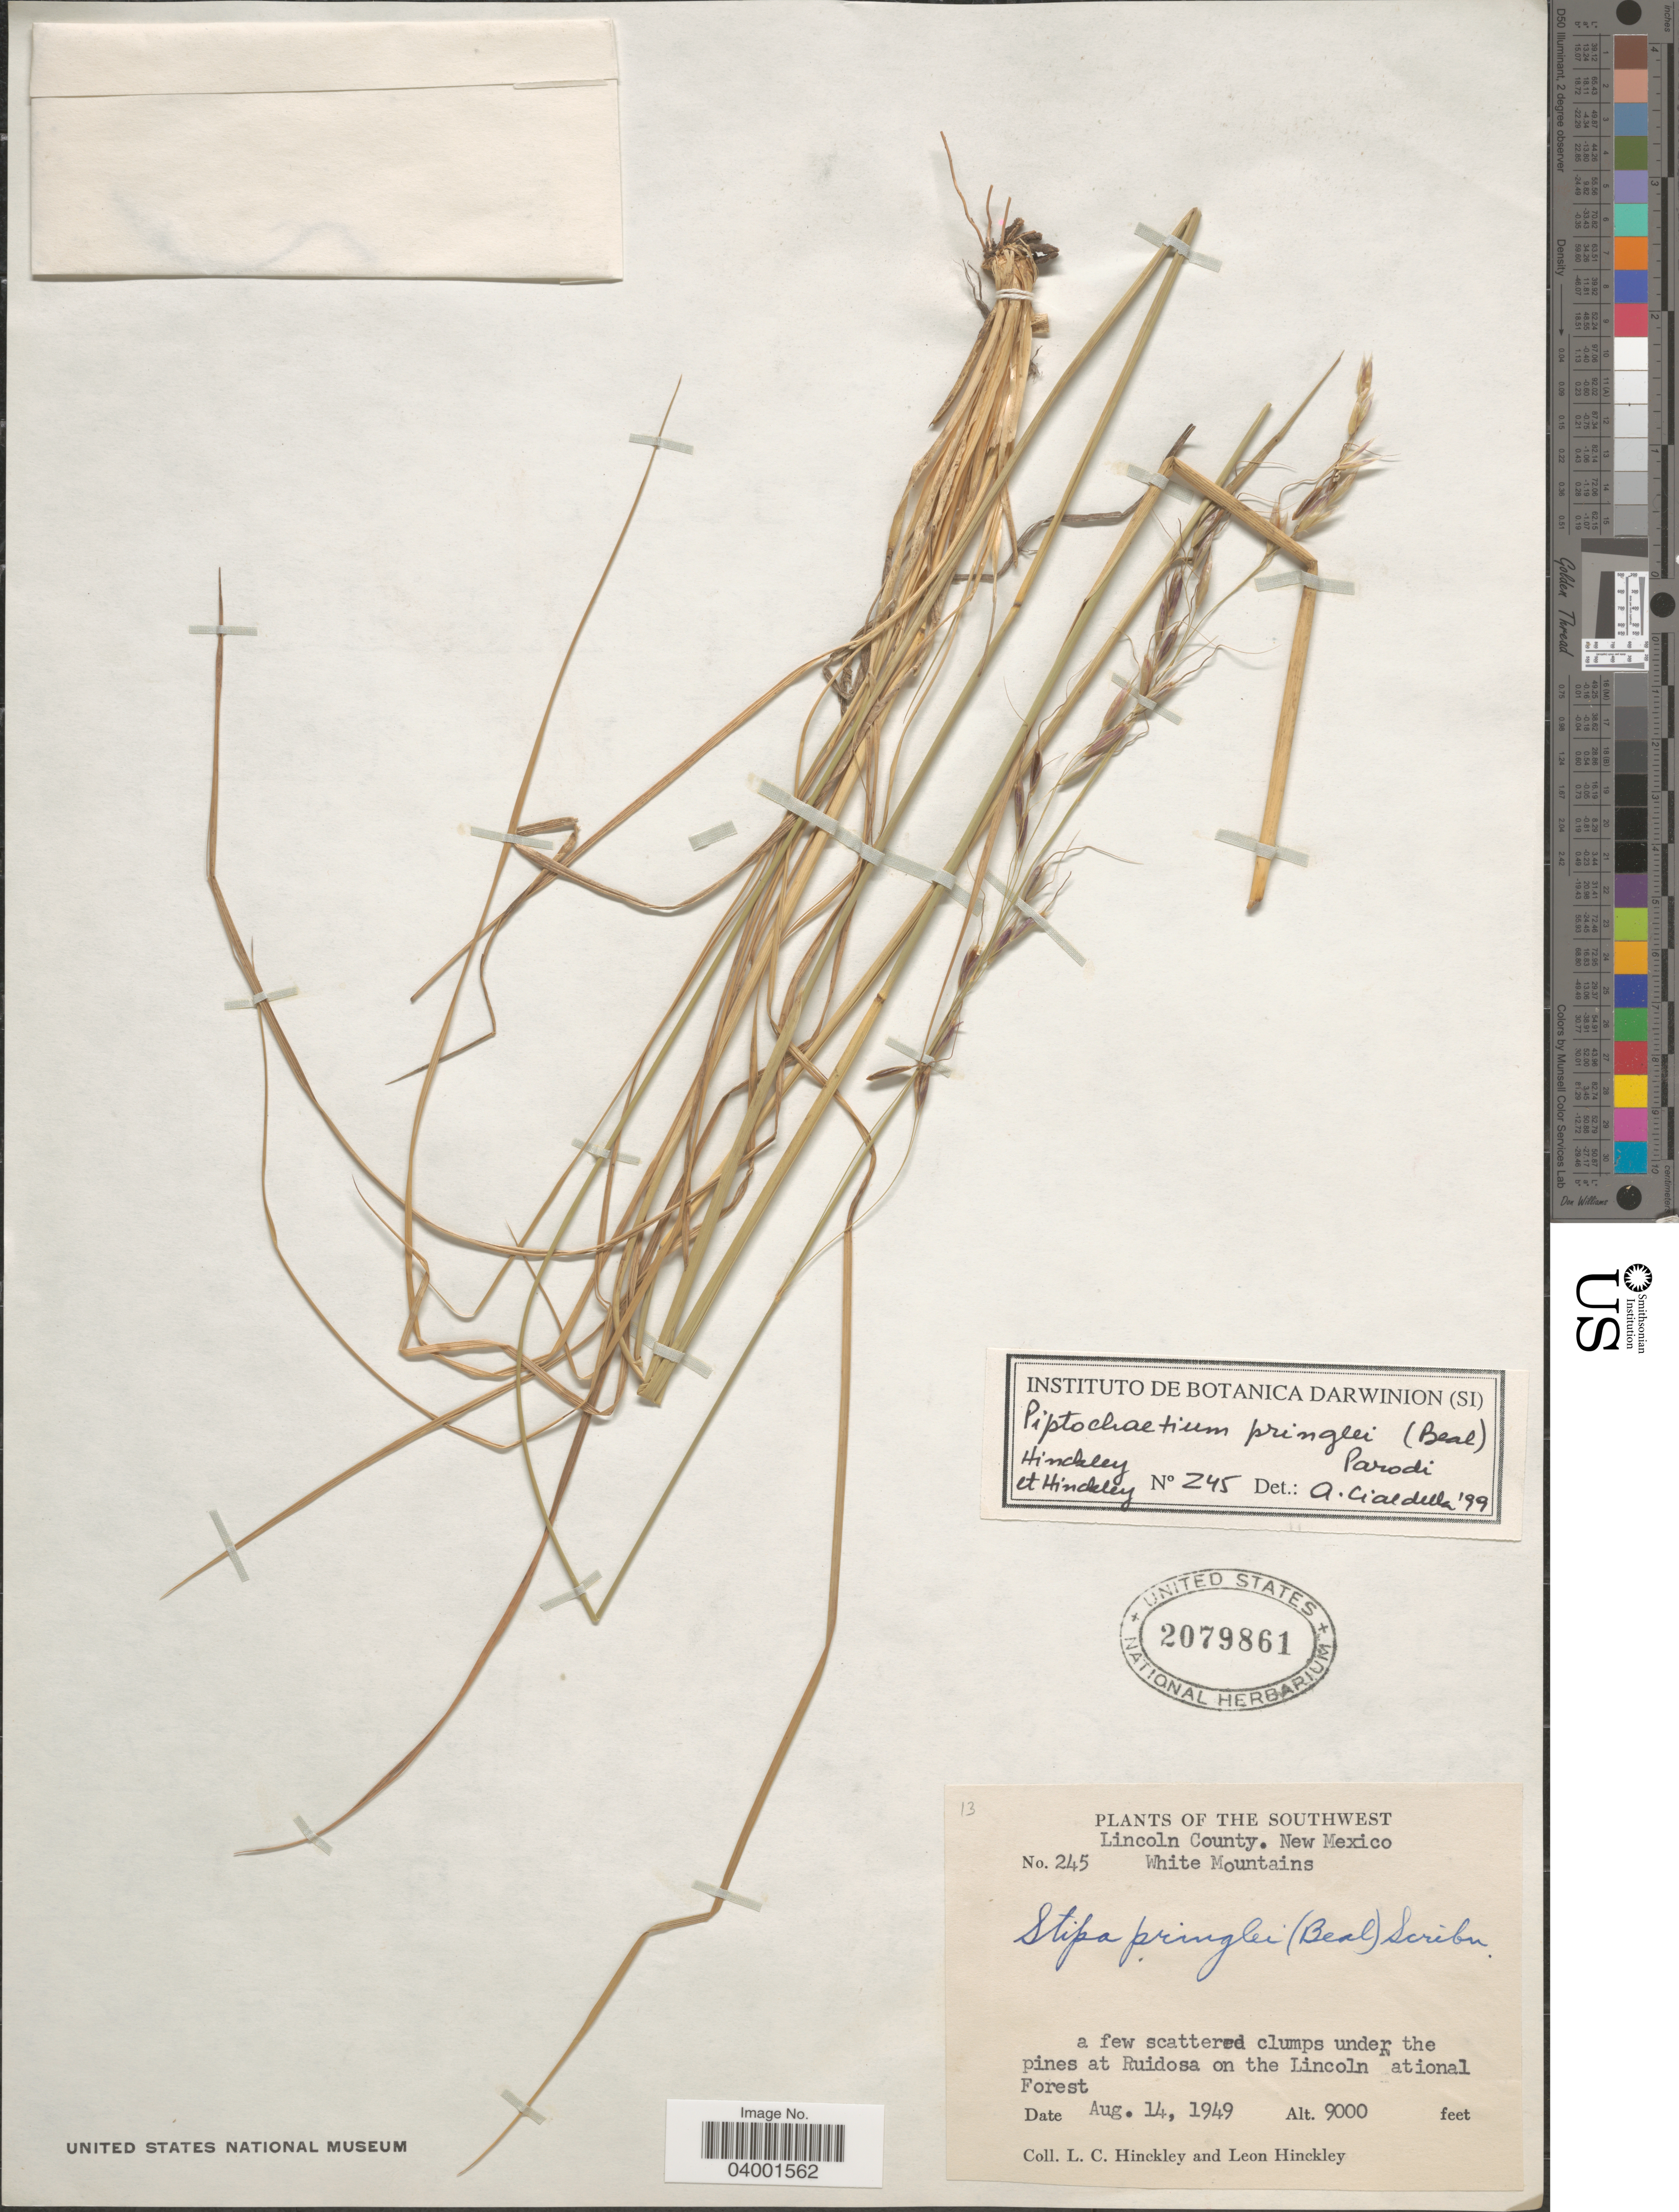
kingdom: Plantae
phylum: Tracheophyta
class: Liliopsida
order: Poales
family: Poaceae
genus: Piptochaetium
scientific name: Piptochaetium pringlei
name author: (W.J. Beal) Parodi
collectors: L. Hinckley & L. Hinckley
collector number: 245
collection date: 1949-08-14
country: United States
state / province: New Mexico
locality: The Southwest. Lincoln County. White Mountains. A few scattered clumps under the pines at Ruidosa on the Lincoln National Forest.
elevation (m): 2743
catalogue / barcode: US 2079861